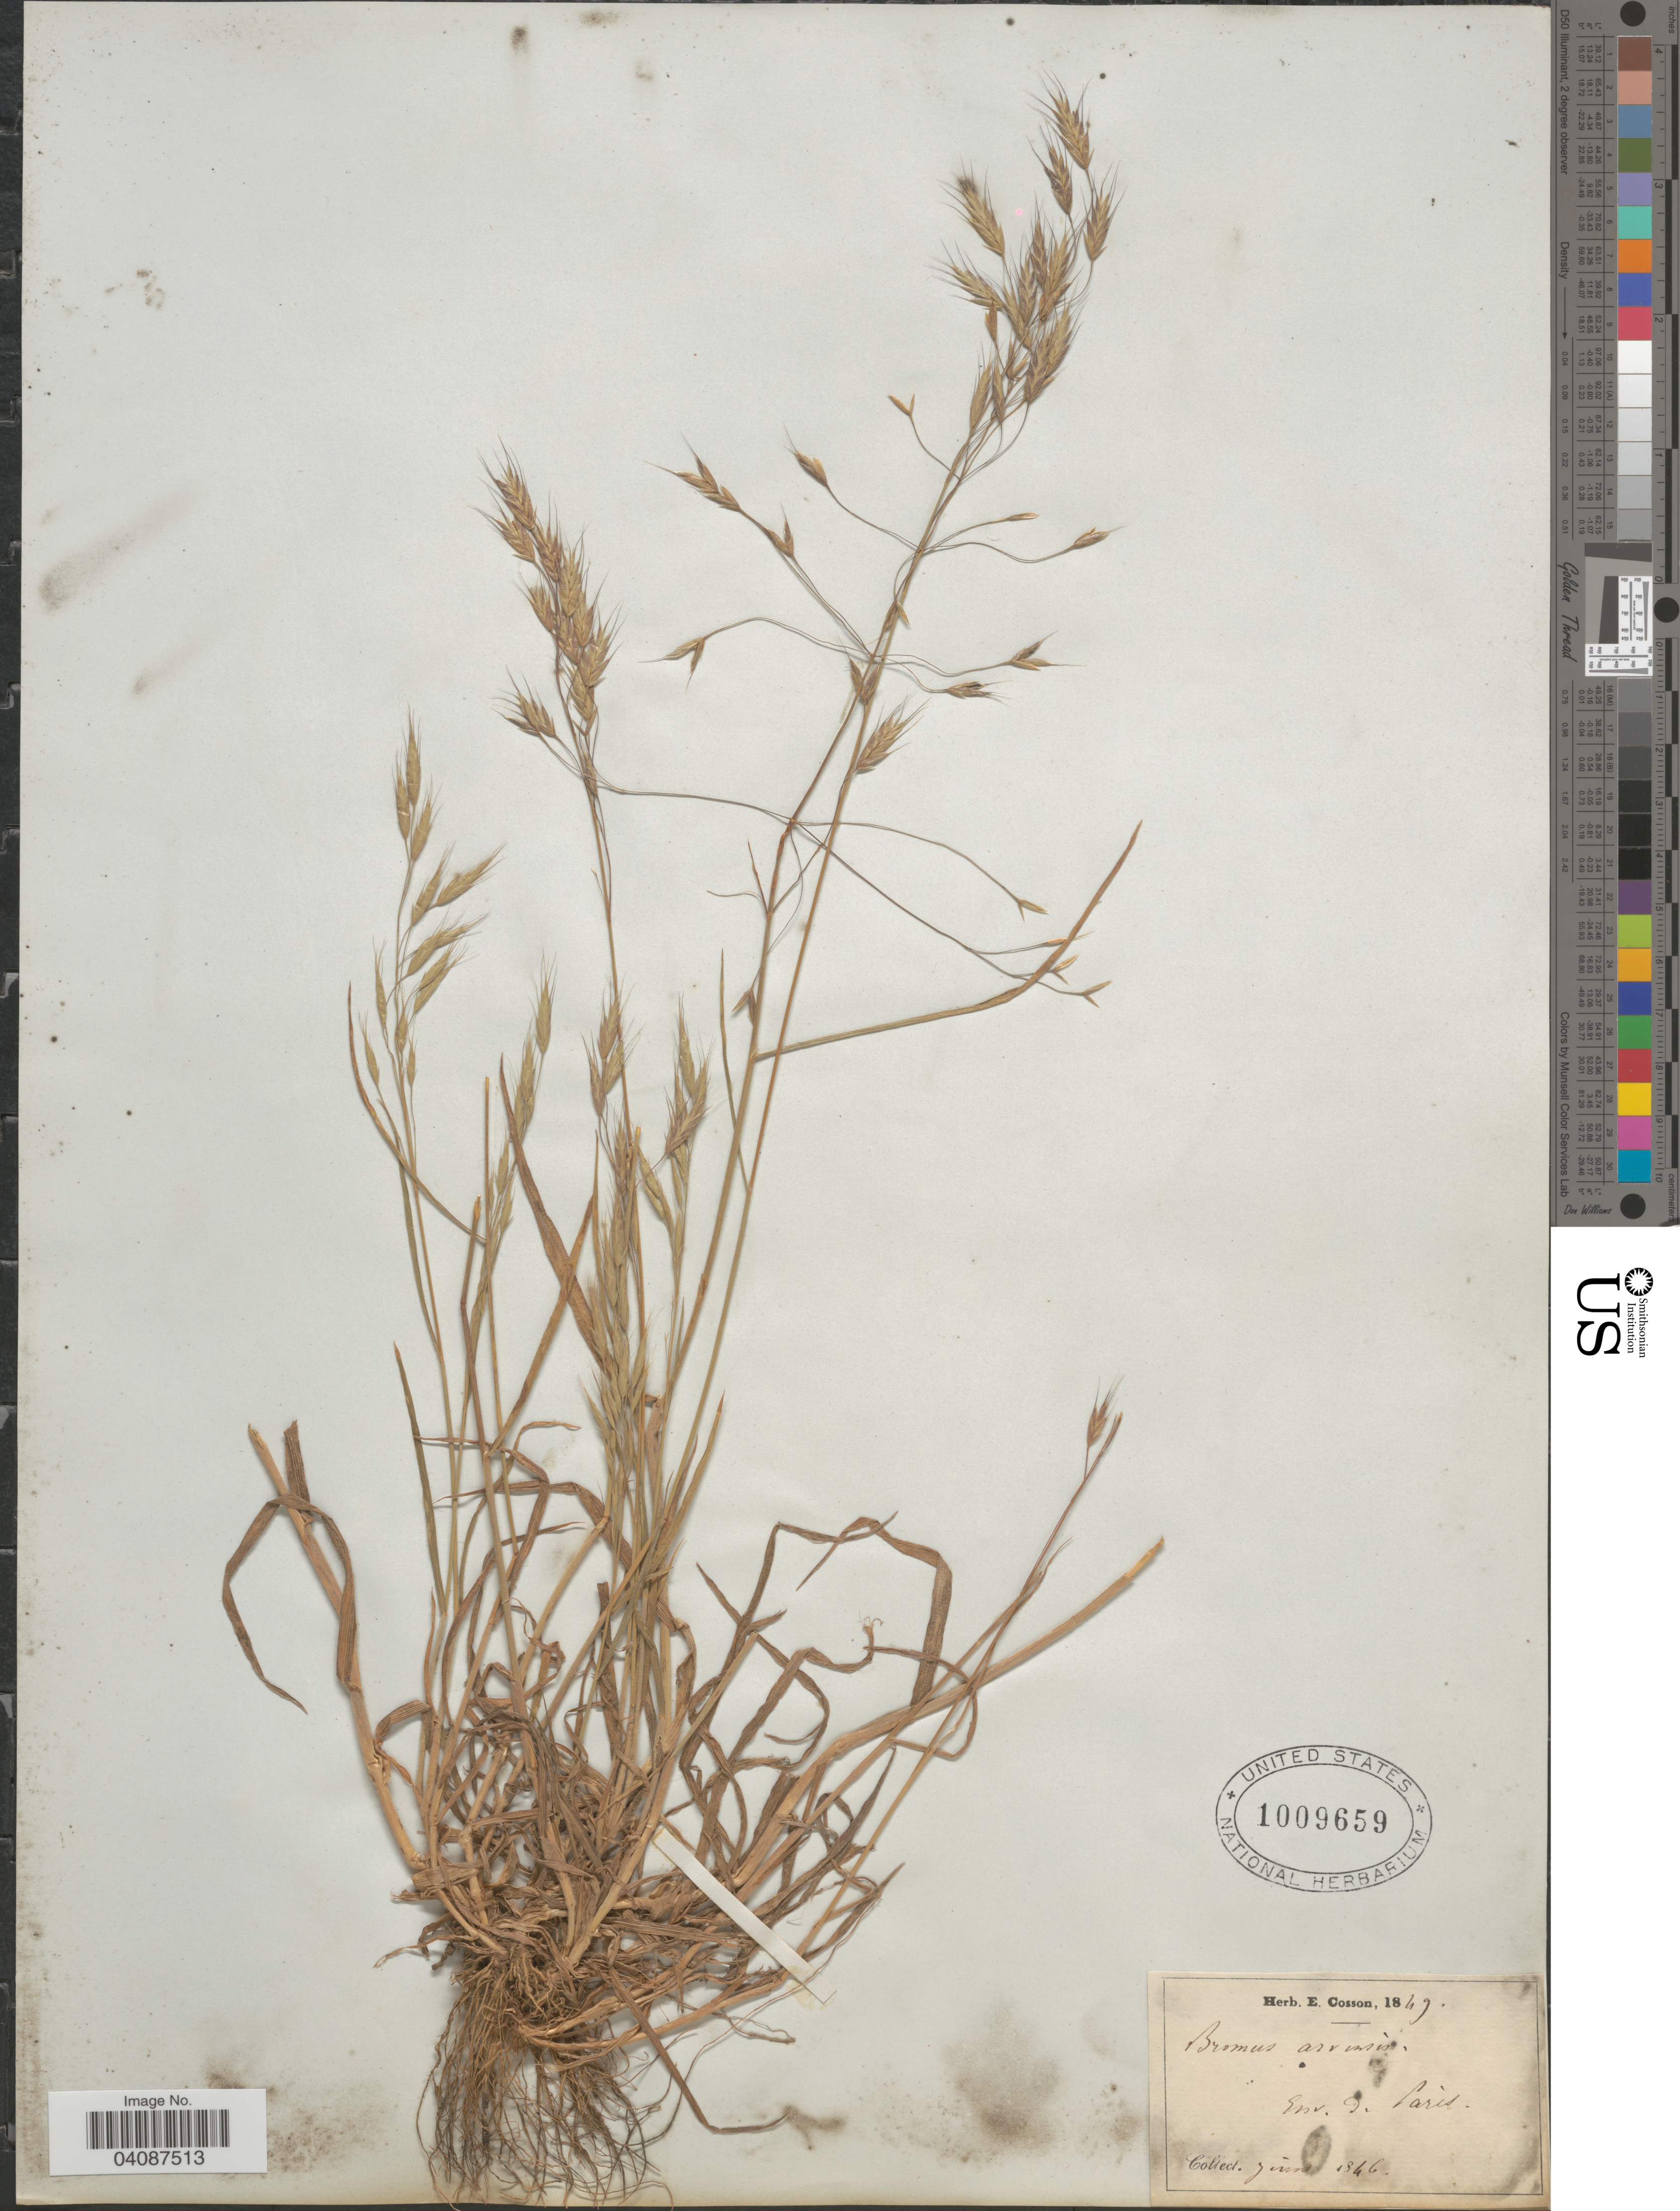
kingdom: Plantae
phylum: Tracheophyta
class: Liliopsida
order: Poales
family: Poaceae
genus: Bromus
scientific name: Bromus arvensis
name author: L.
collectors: ex herb. Cosson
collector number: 1849?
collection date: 1846-06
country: France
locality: Env. de Paris.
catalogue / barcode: US 1009659